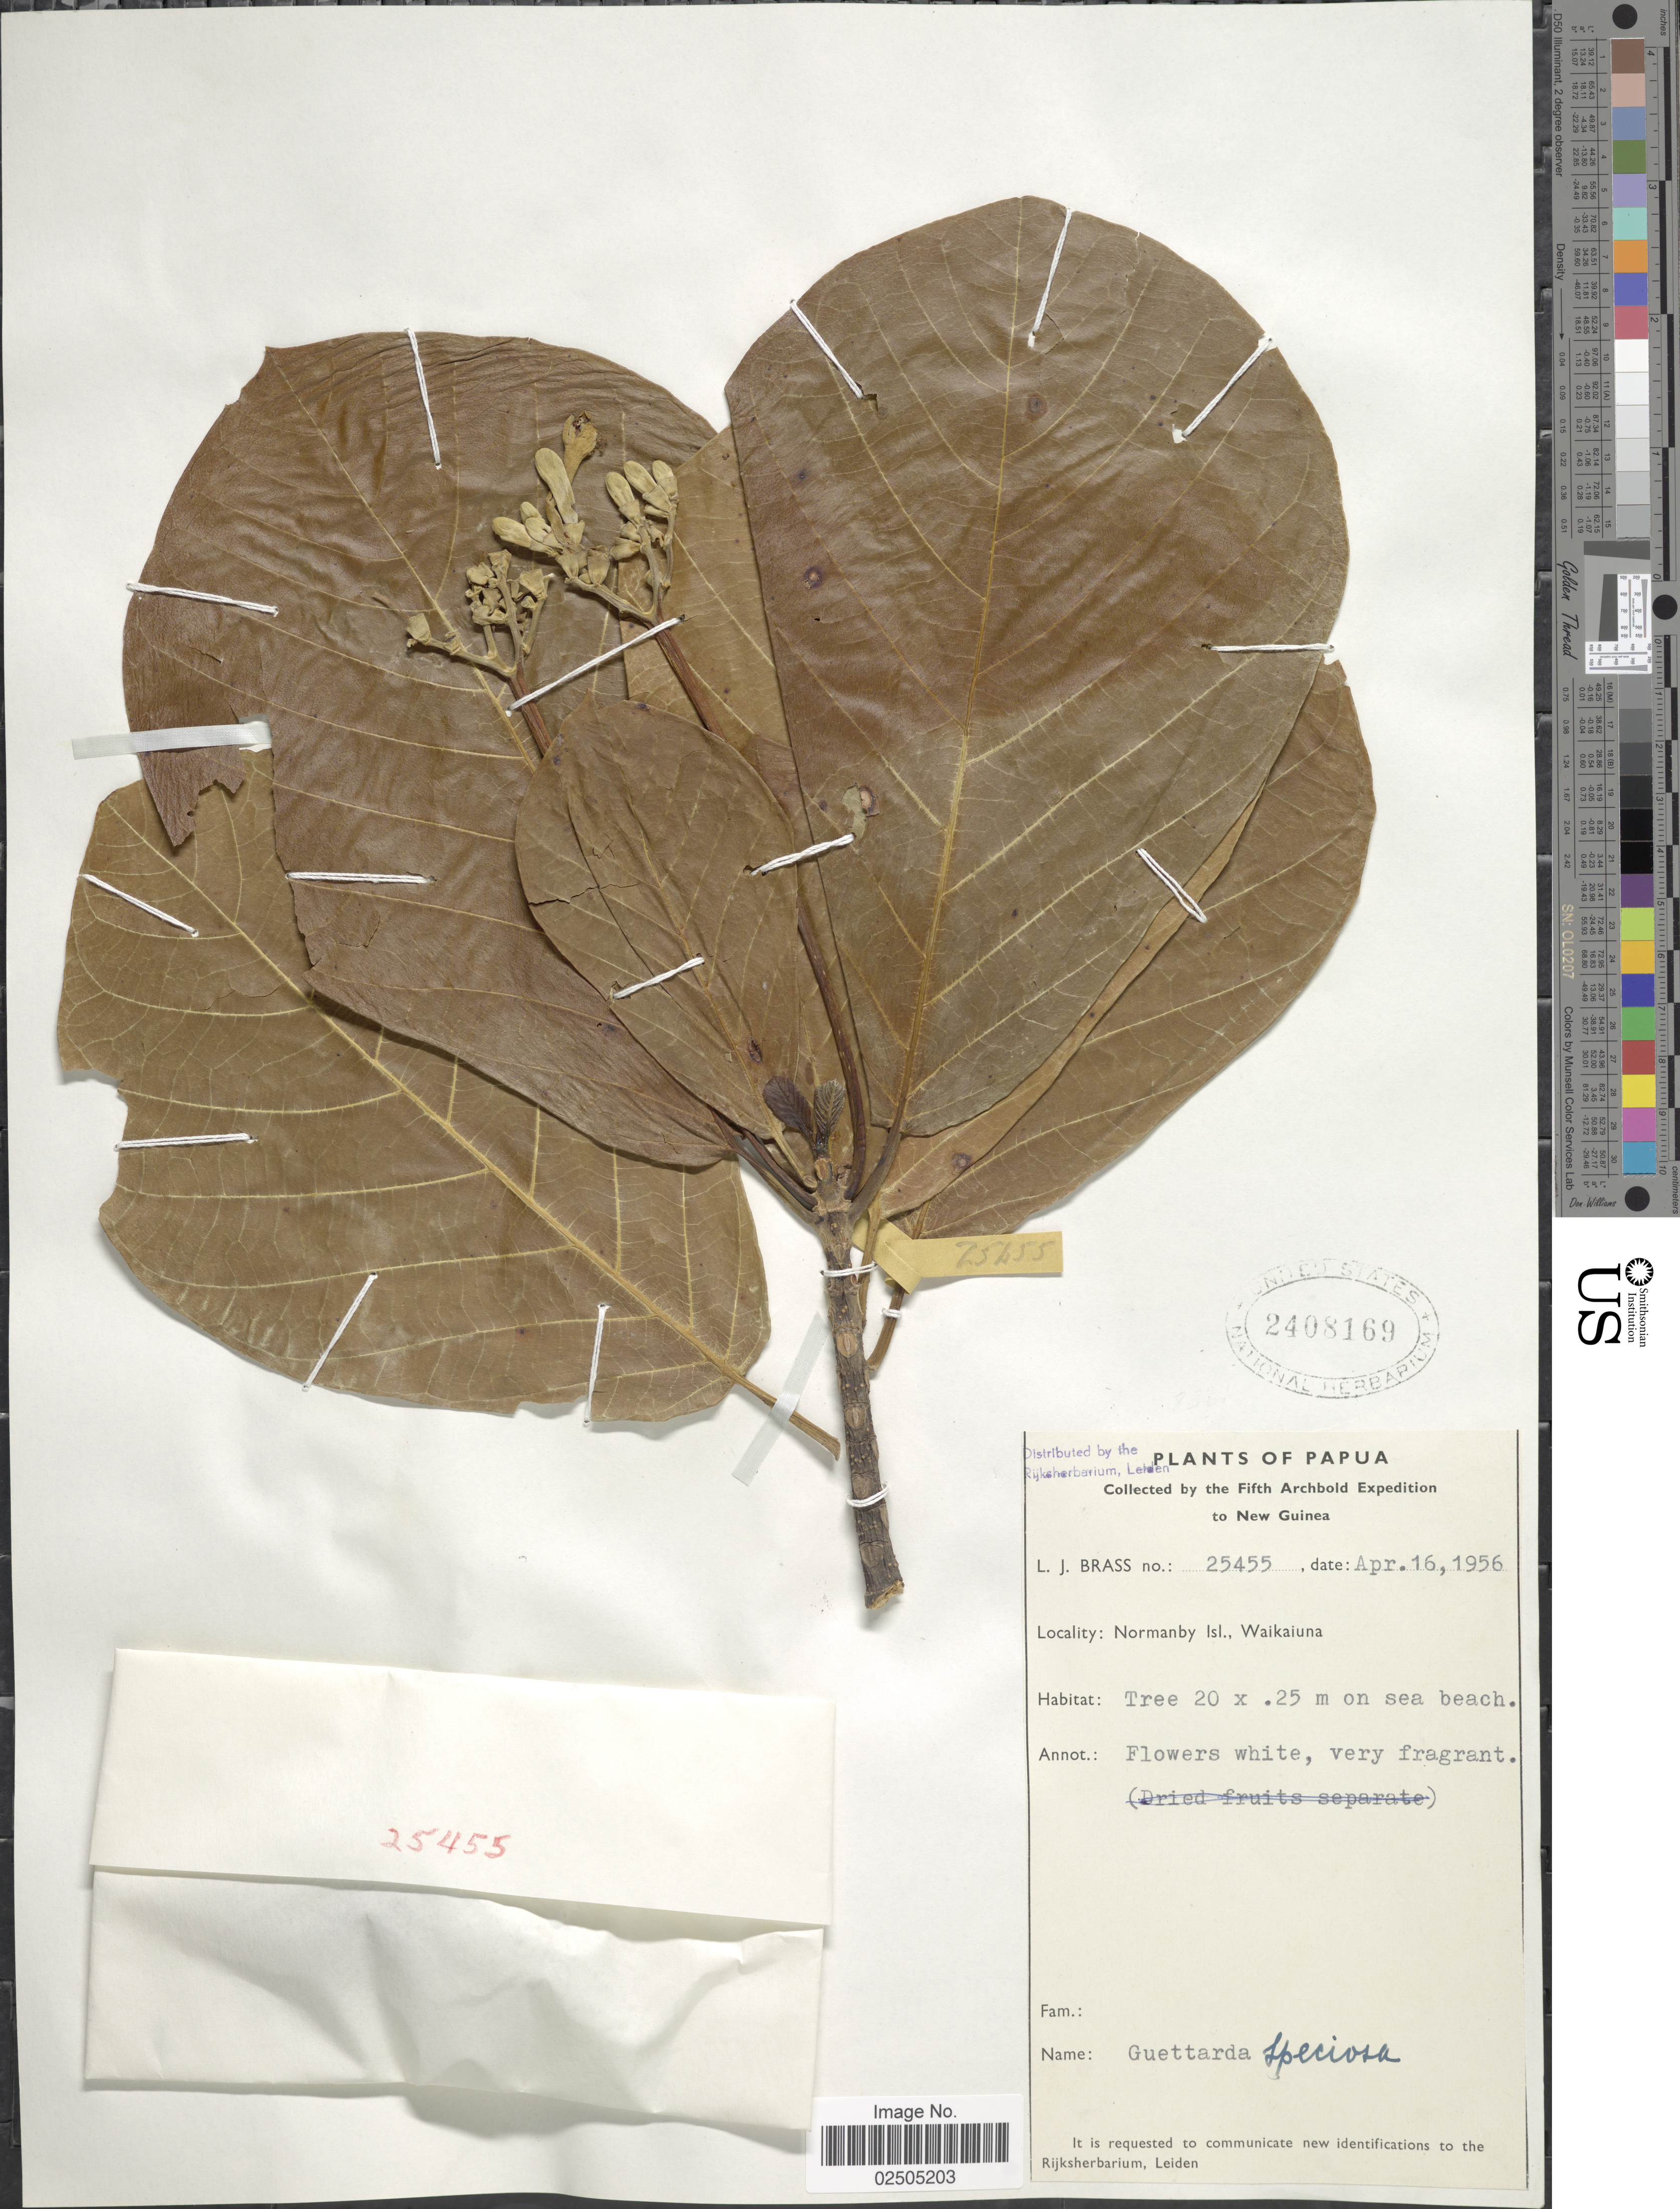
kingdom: Plantae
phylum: Tracheophyta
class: Magnoliopsida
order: Gentianales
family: Rubiaceae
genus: Guettarda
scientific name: Guettarda speciosa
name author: L.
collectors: L. J. Brass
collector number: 25455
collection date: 1956-04-16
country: Papua New Guinea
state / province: Milne Bay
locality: Papua, New Guinea, Normanby Isl., Waikaiuna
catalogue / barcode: US 2408169